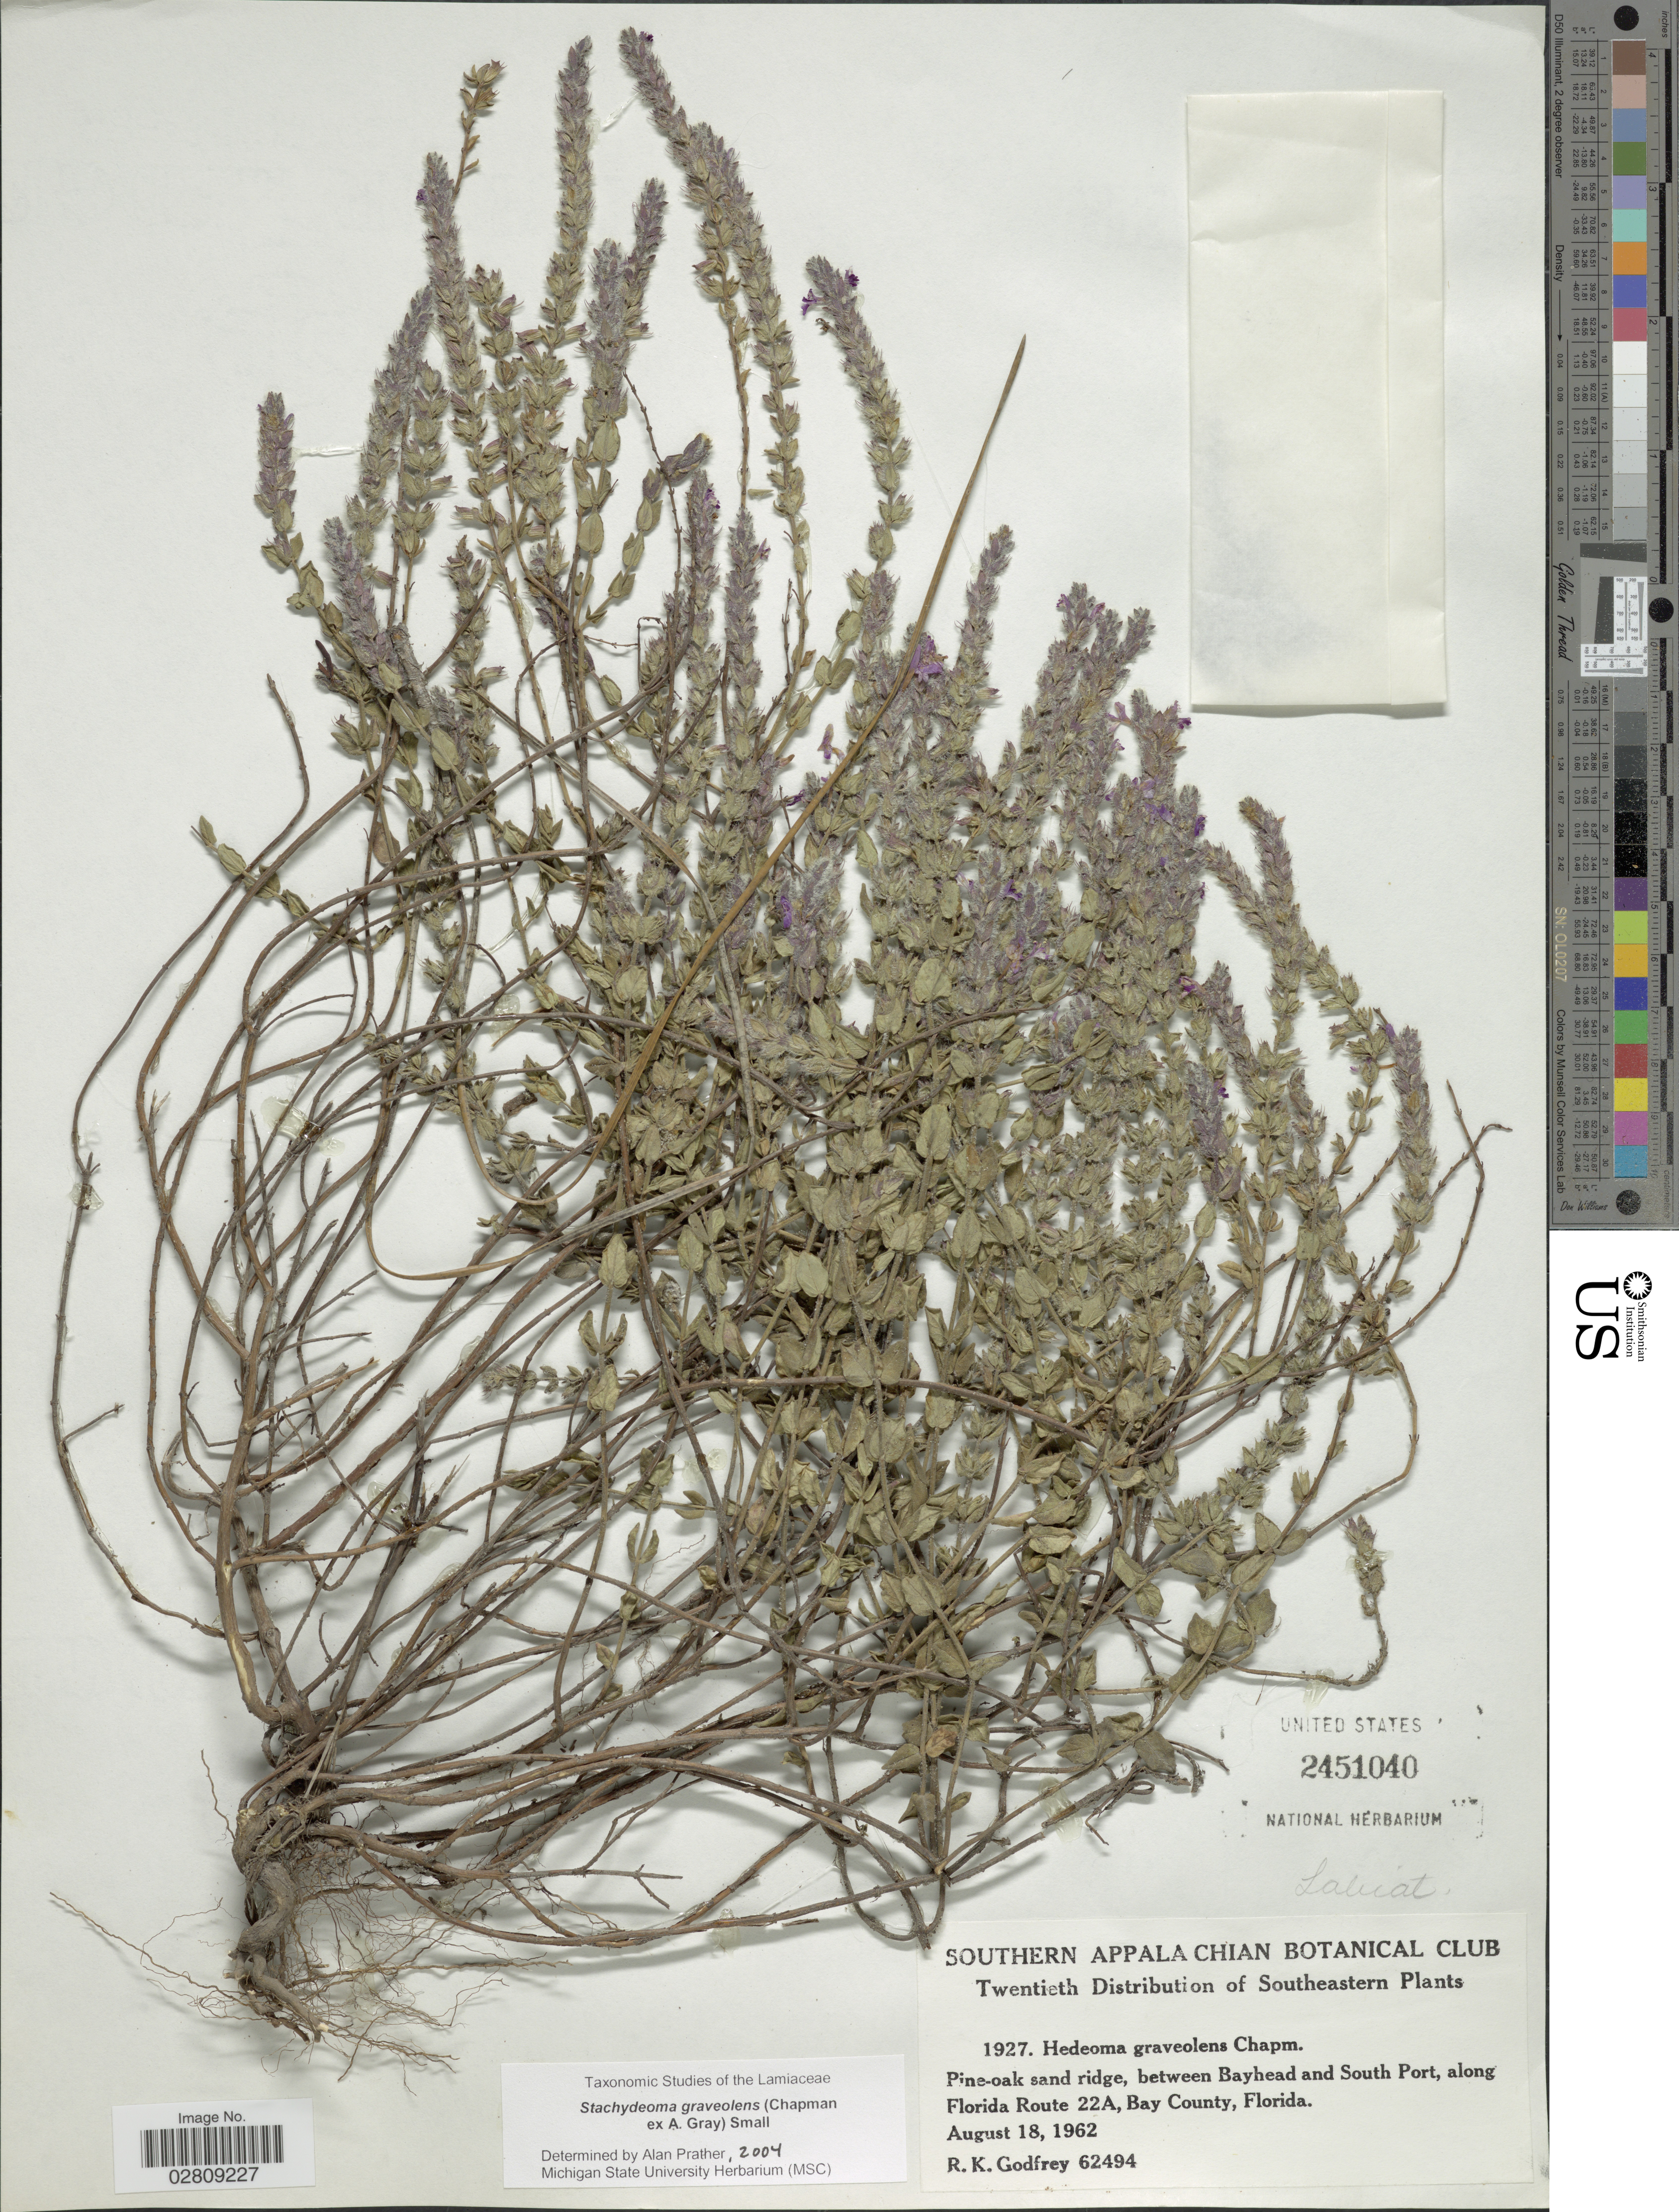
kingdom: Plantae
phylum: Tracheophyta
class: Magnoliopsida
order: Lamiales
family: Lamiaceae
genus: Stachydeoma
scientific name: Stachydeoma graveolens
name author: (Chapm. ex A. Gray) Small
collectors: R. K. Godfrey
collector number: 62494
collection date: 1962-08-18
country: United States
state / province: Florida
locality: Between Bayhead and South Port, along Florida Route 22A, Bay County.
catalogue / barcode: US 2451040